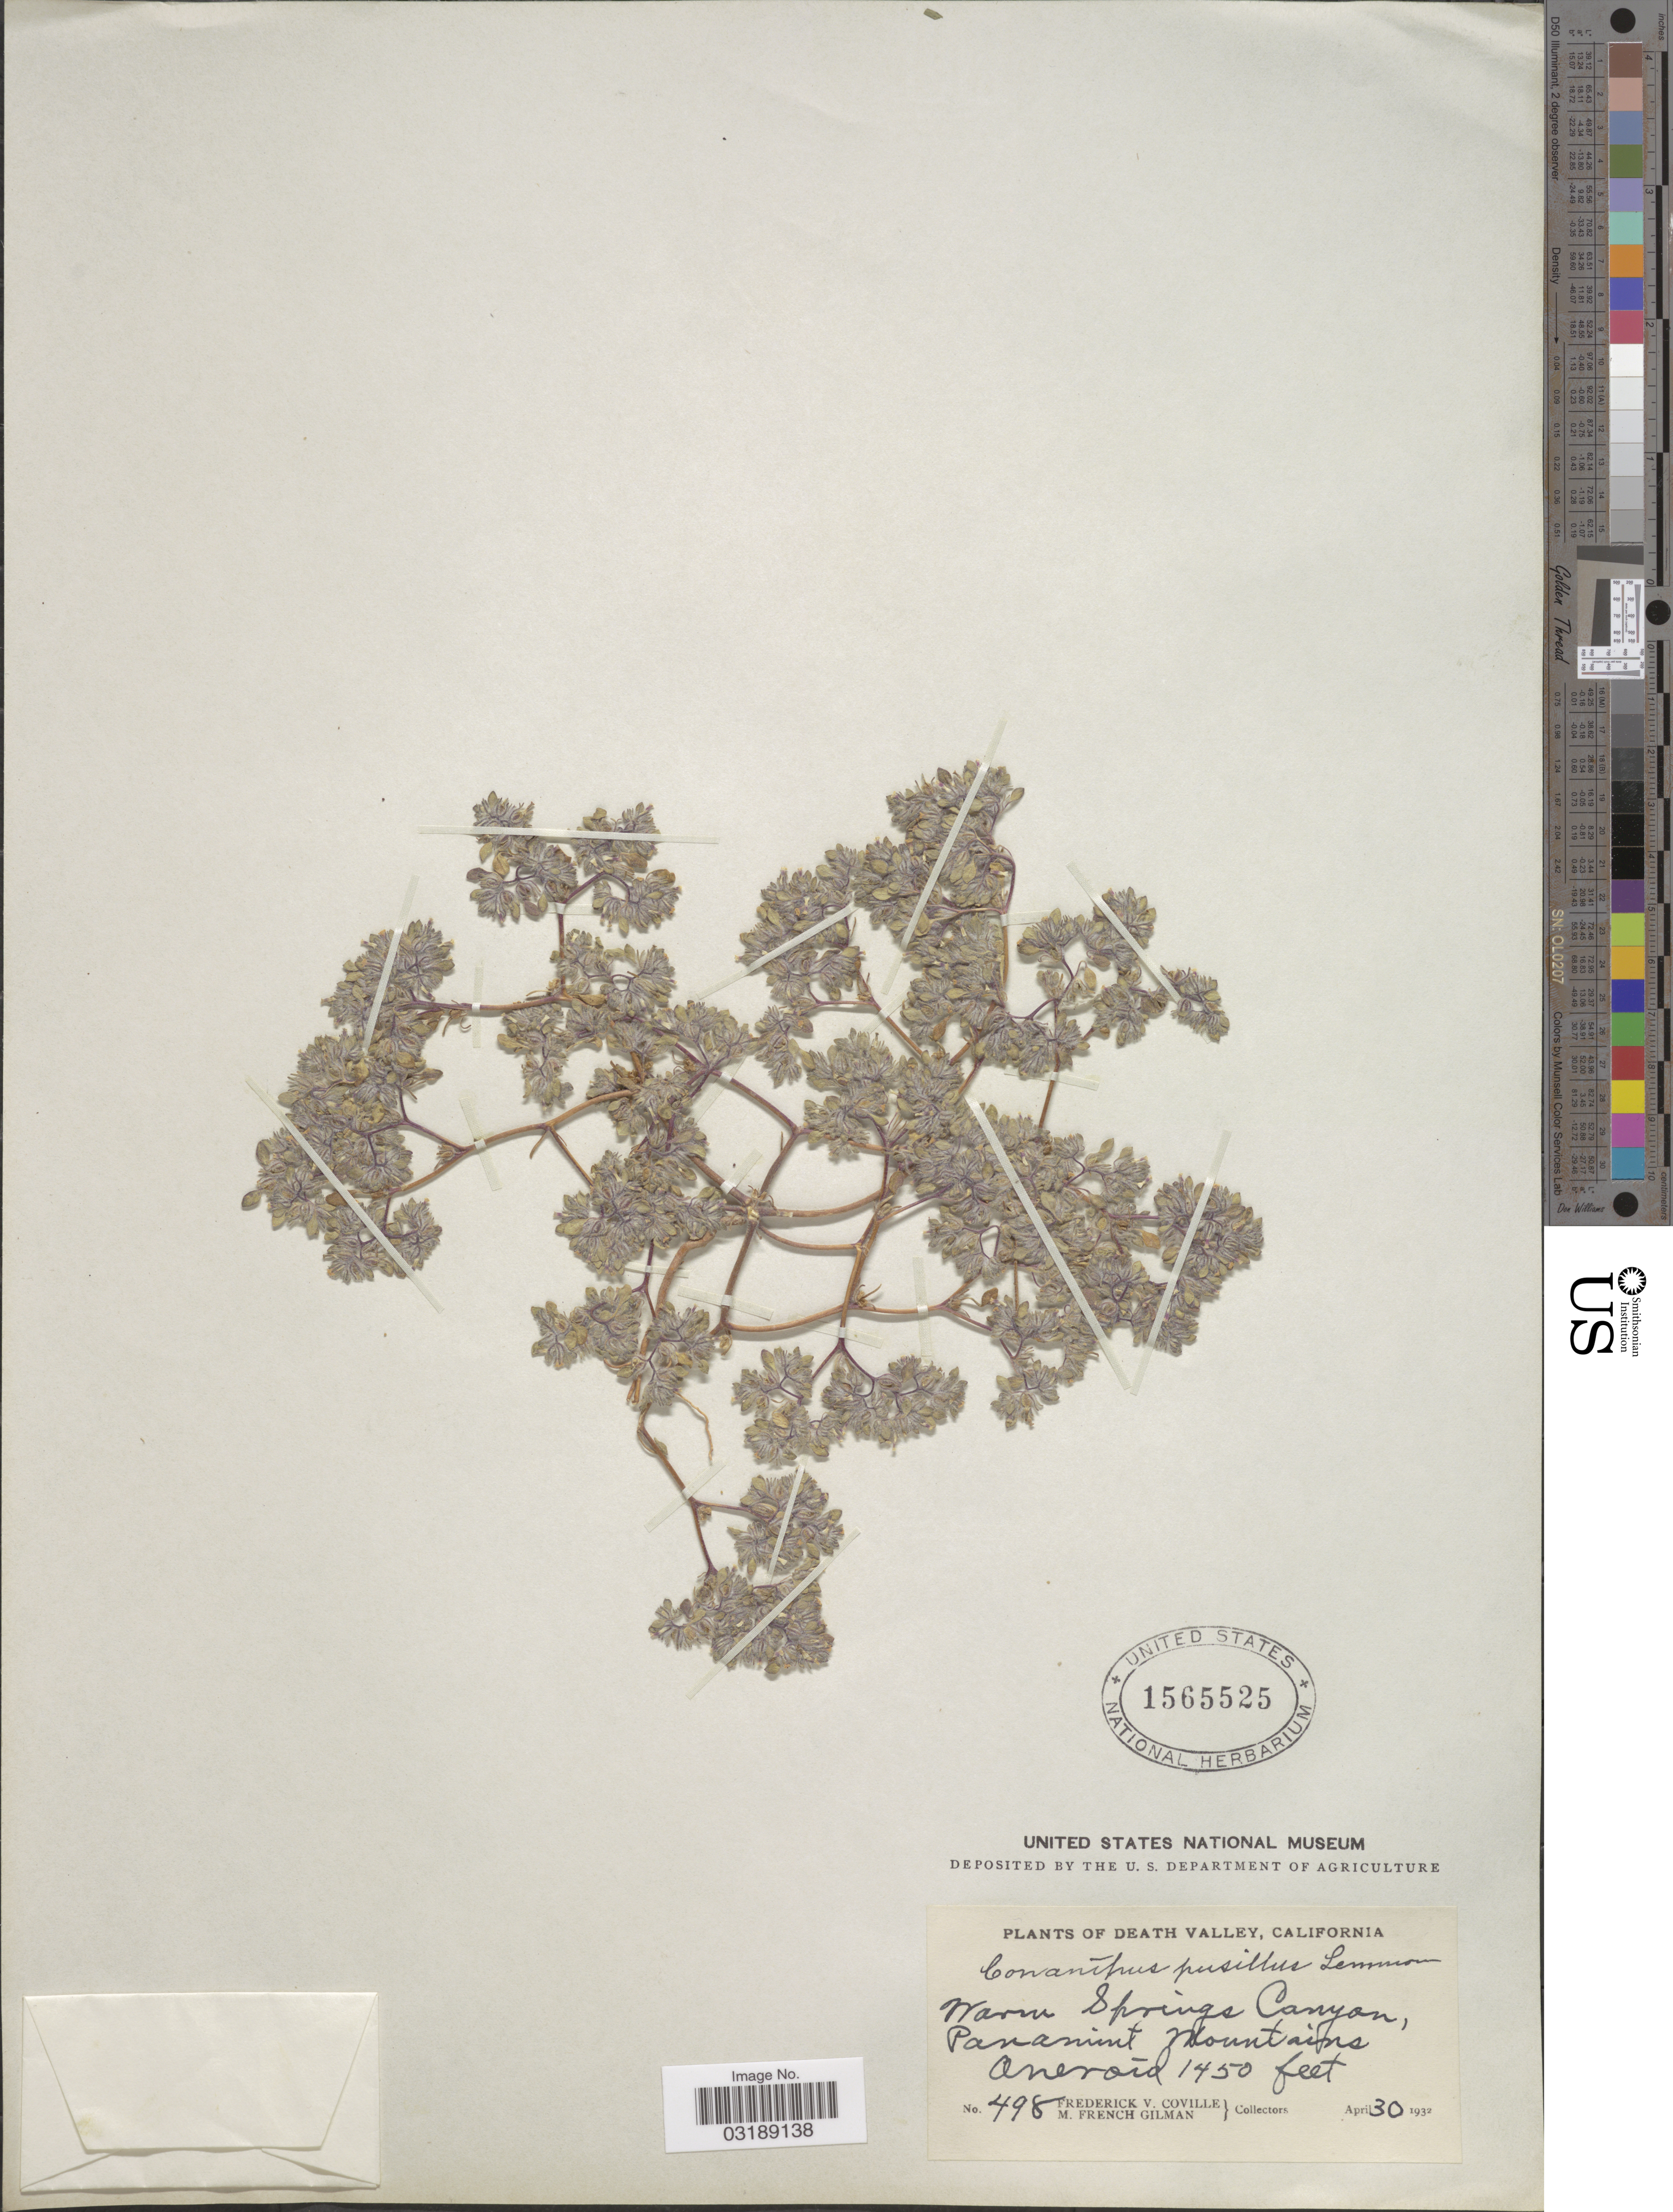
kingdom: Plantae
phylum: Tracheophyta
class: Magnoliopsida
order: Boraginales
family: Namaceae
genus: Nama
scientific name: Nama pusillum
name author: Lemmon ex A. Gray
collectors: F. V. Coville & M. F. Gilman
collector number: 498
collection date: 1932-04-30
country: United States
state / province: California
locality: Death Valley, Warm Springs Canyon, Panamint Mountains.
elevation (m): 442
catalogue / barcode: US 1565525